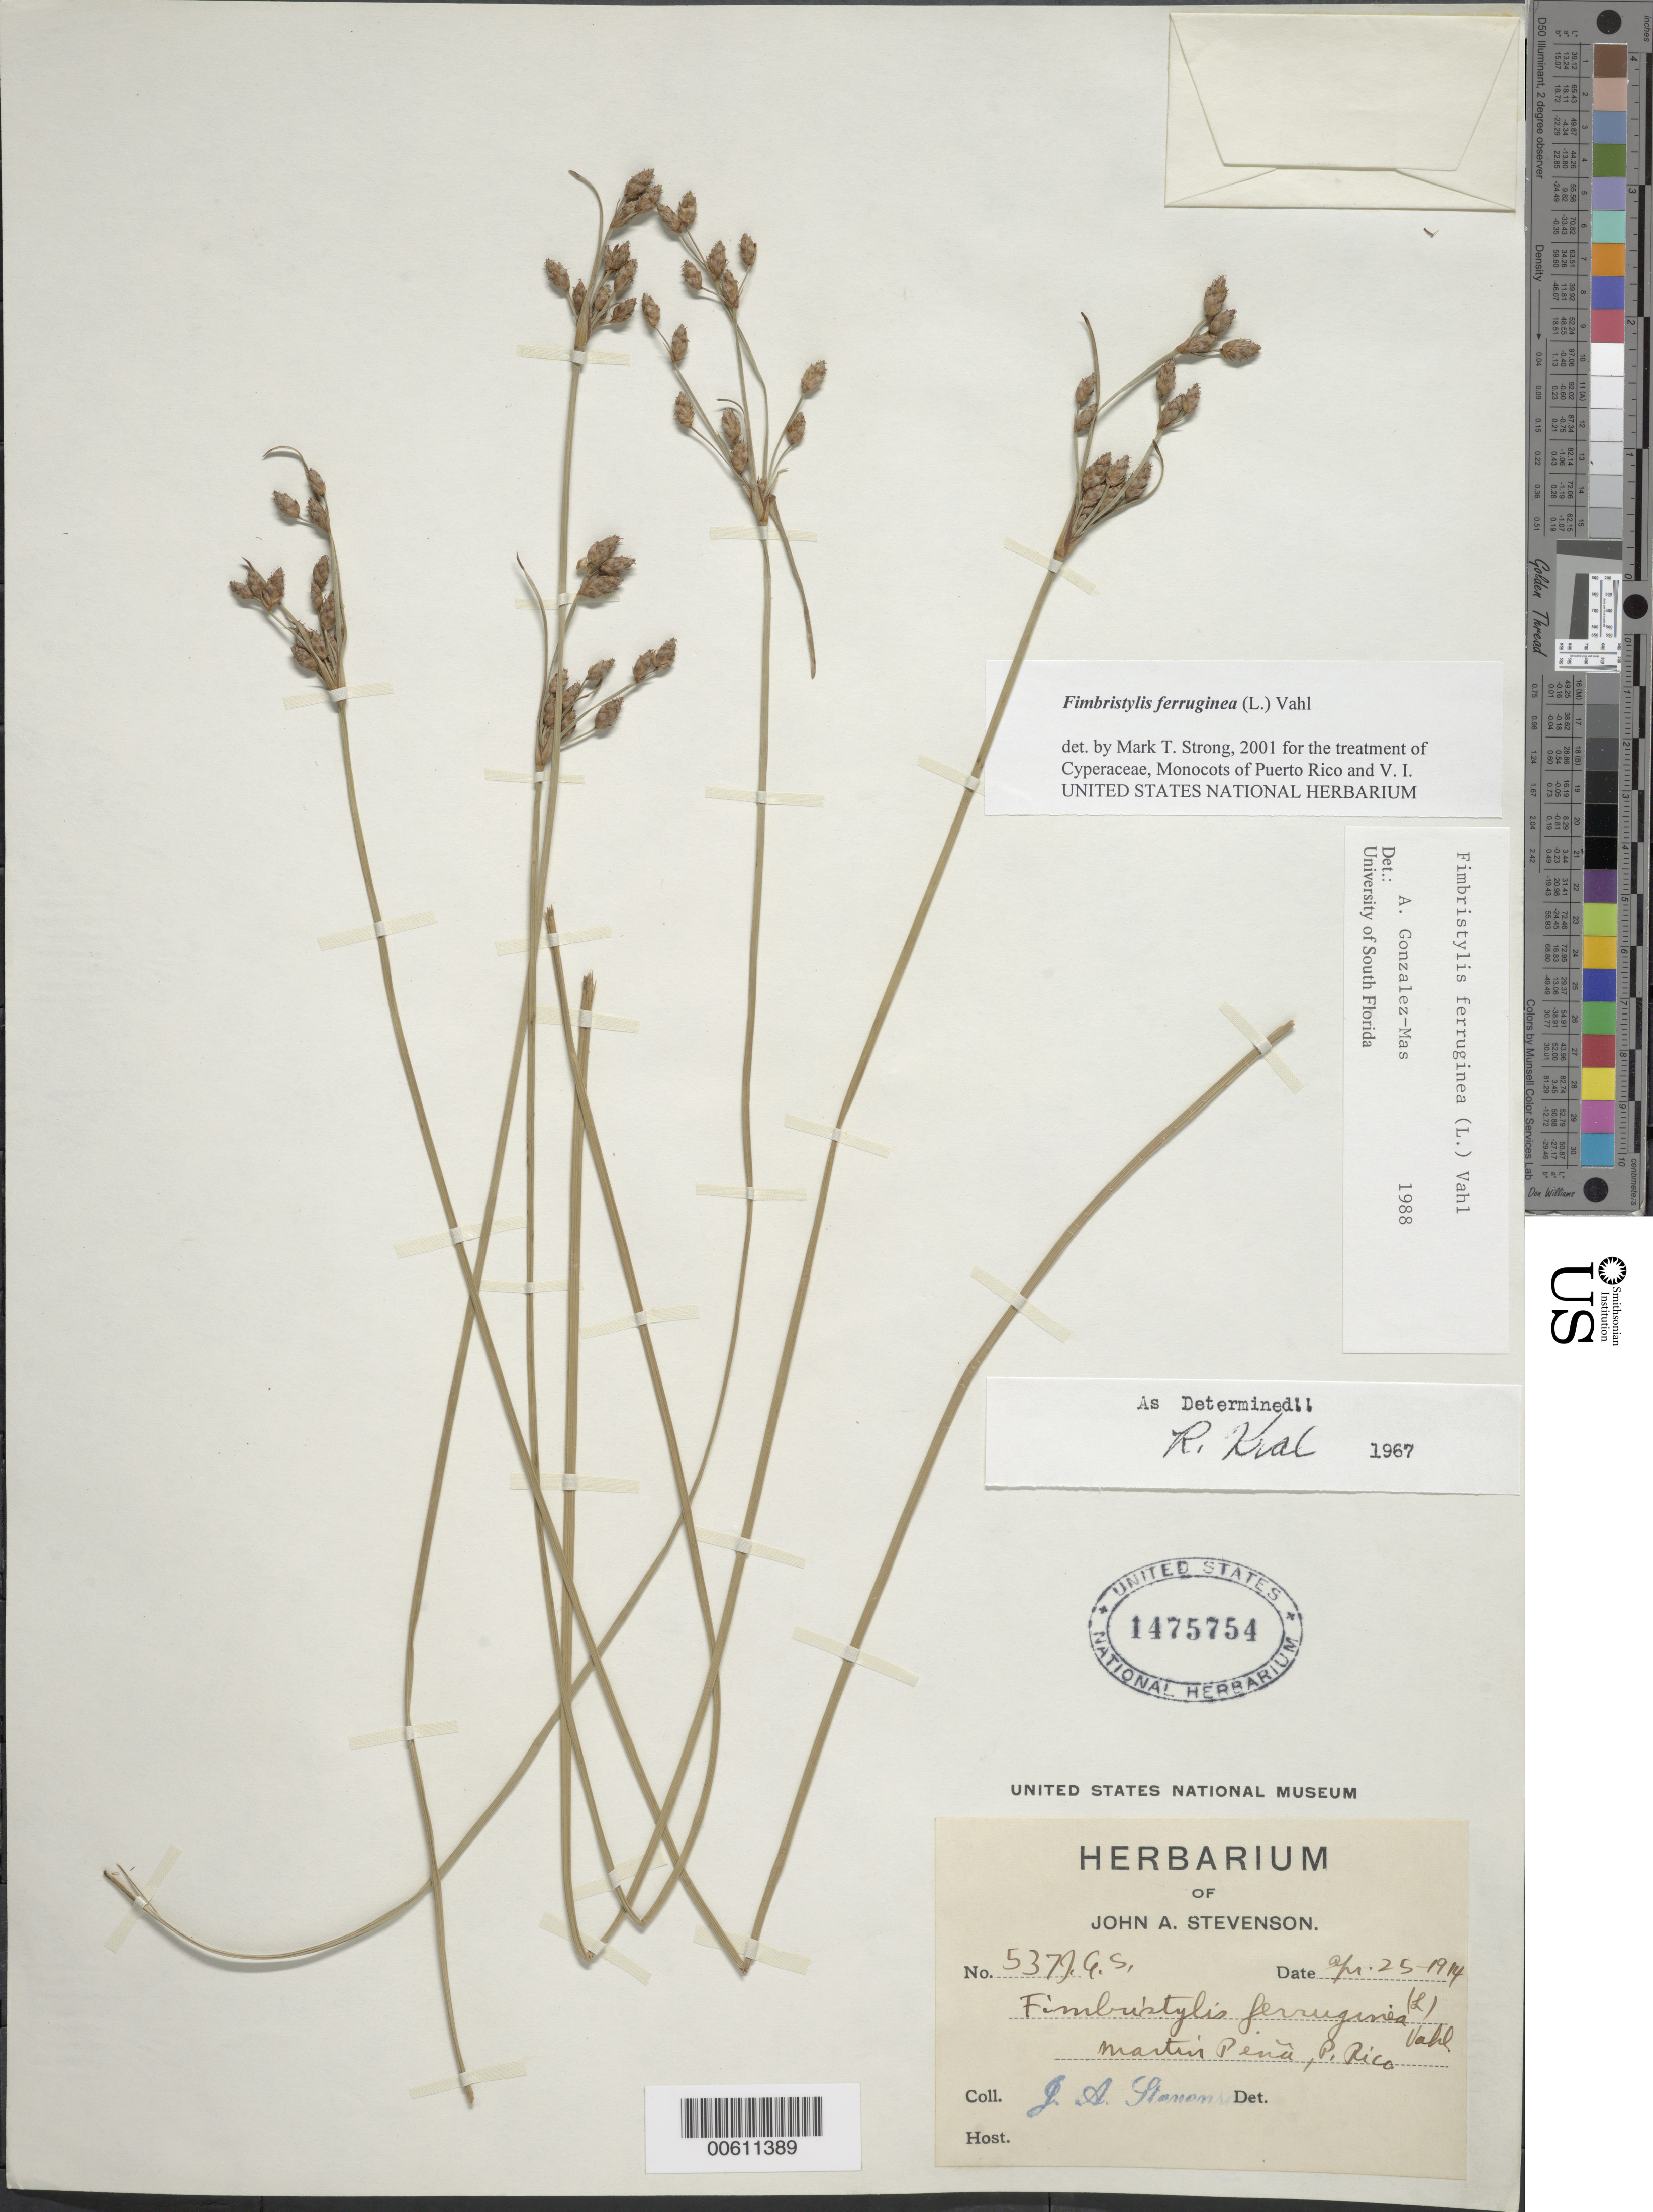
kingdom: Plantae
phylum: Tracheophyta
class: Liliopsida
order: Poales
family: Cyperaceae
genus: Fimbristylis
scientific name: Fimbristylis ferruginea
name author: (L.) Vahl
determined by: Strong, M. T., (US), Smithsonian Institution - National Museum of Natural History (UNITED STATES)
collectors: J. Stevenson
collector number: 537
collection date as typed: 25 Apr 1914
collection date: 1914-04-25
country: Puerto Rico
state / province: San Juan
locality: Martín Peña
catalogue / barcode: US 1475754